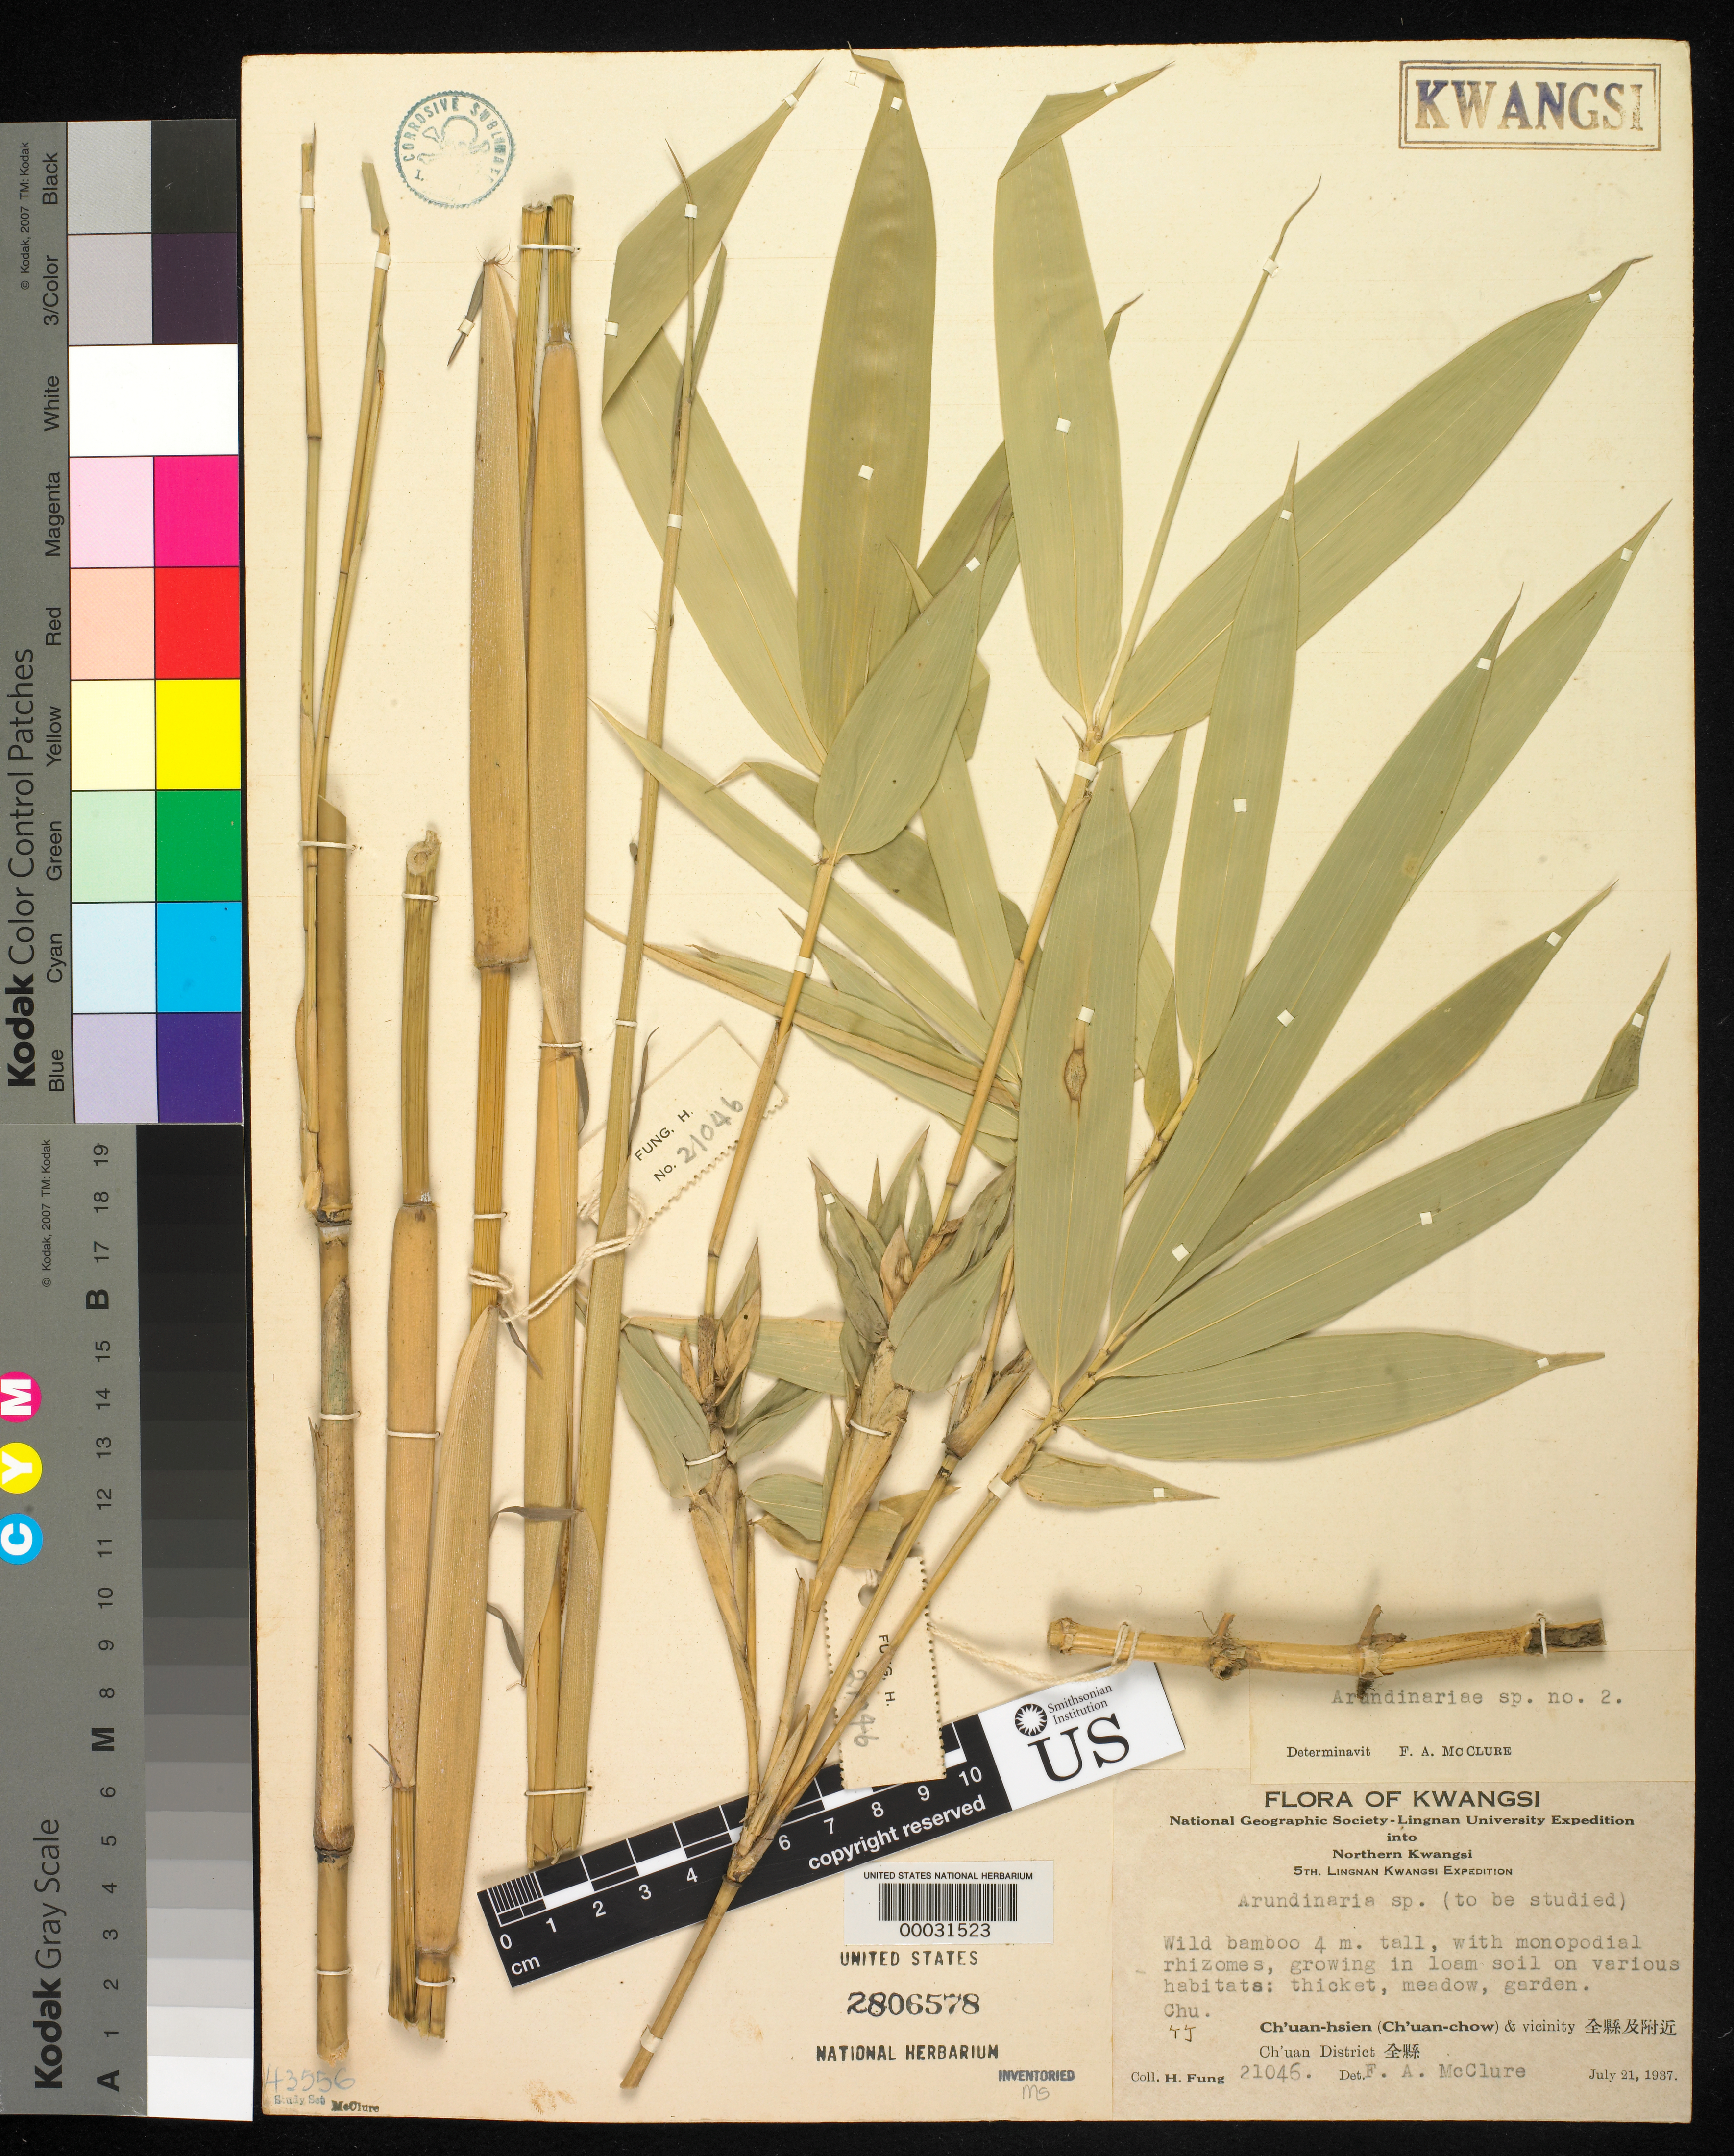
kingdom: Plantae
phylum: Tracheophyta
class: Liliopsida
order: Poales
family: Poaceae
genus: Arundinaria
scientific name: Arundinaria sp.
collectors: H. L. Fung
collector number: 21046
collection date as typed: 21 Jul 1937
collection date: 1937-07-21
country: China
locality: Ch'uan-hsien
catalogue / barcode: US 2806578